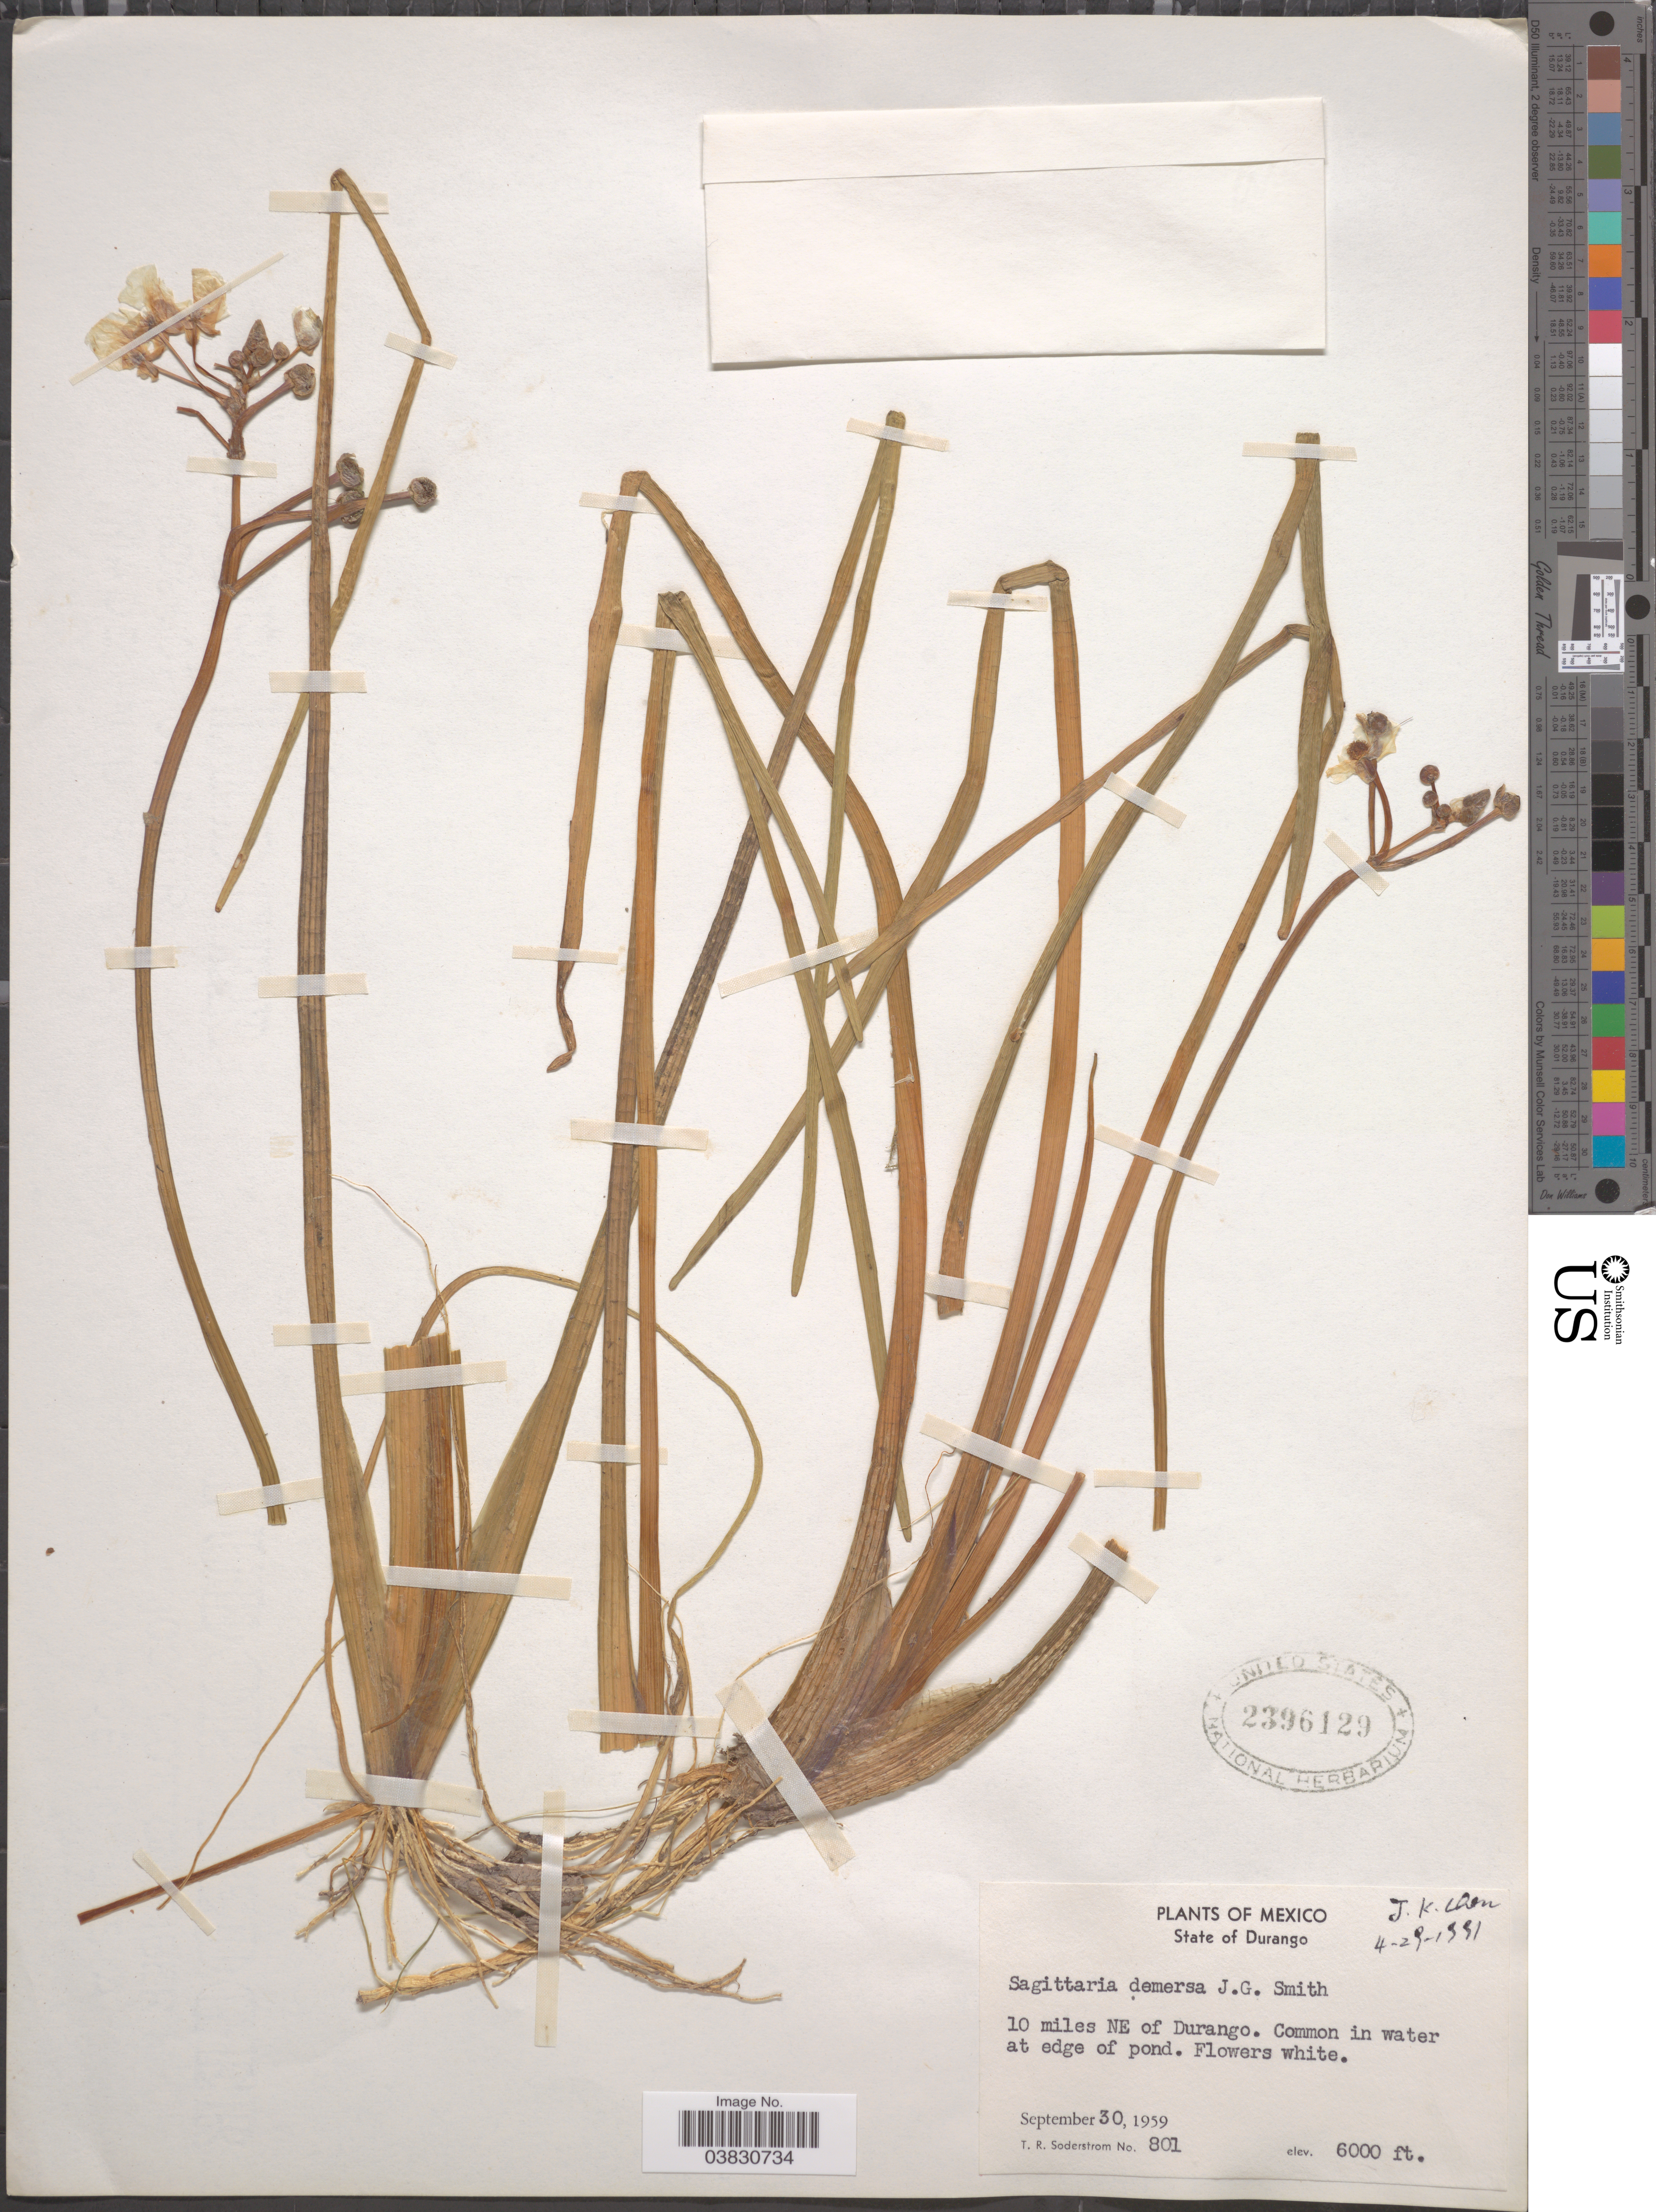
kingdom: Plantae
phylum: Tracheophyta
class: Liliopsida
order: Alismatales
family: Alismataceae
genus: Sagittaria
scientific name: Sagittaria demersa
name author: J.G. Sm.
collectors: T. R. Soderstrom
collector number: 801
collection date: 1959-09-30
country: Mexico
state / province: Durango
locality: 10 miles NE of Durango.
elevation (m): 1829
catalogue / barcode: US 2396129